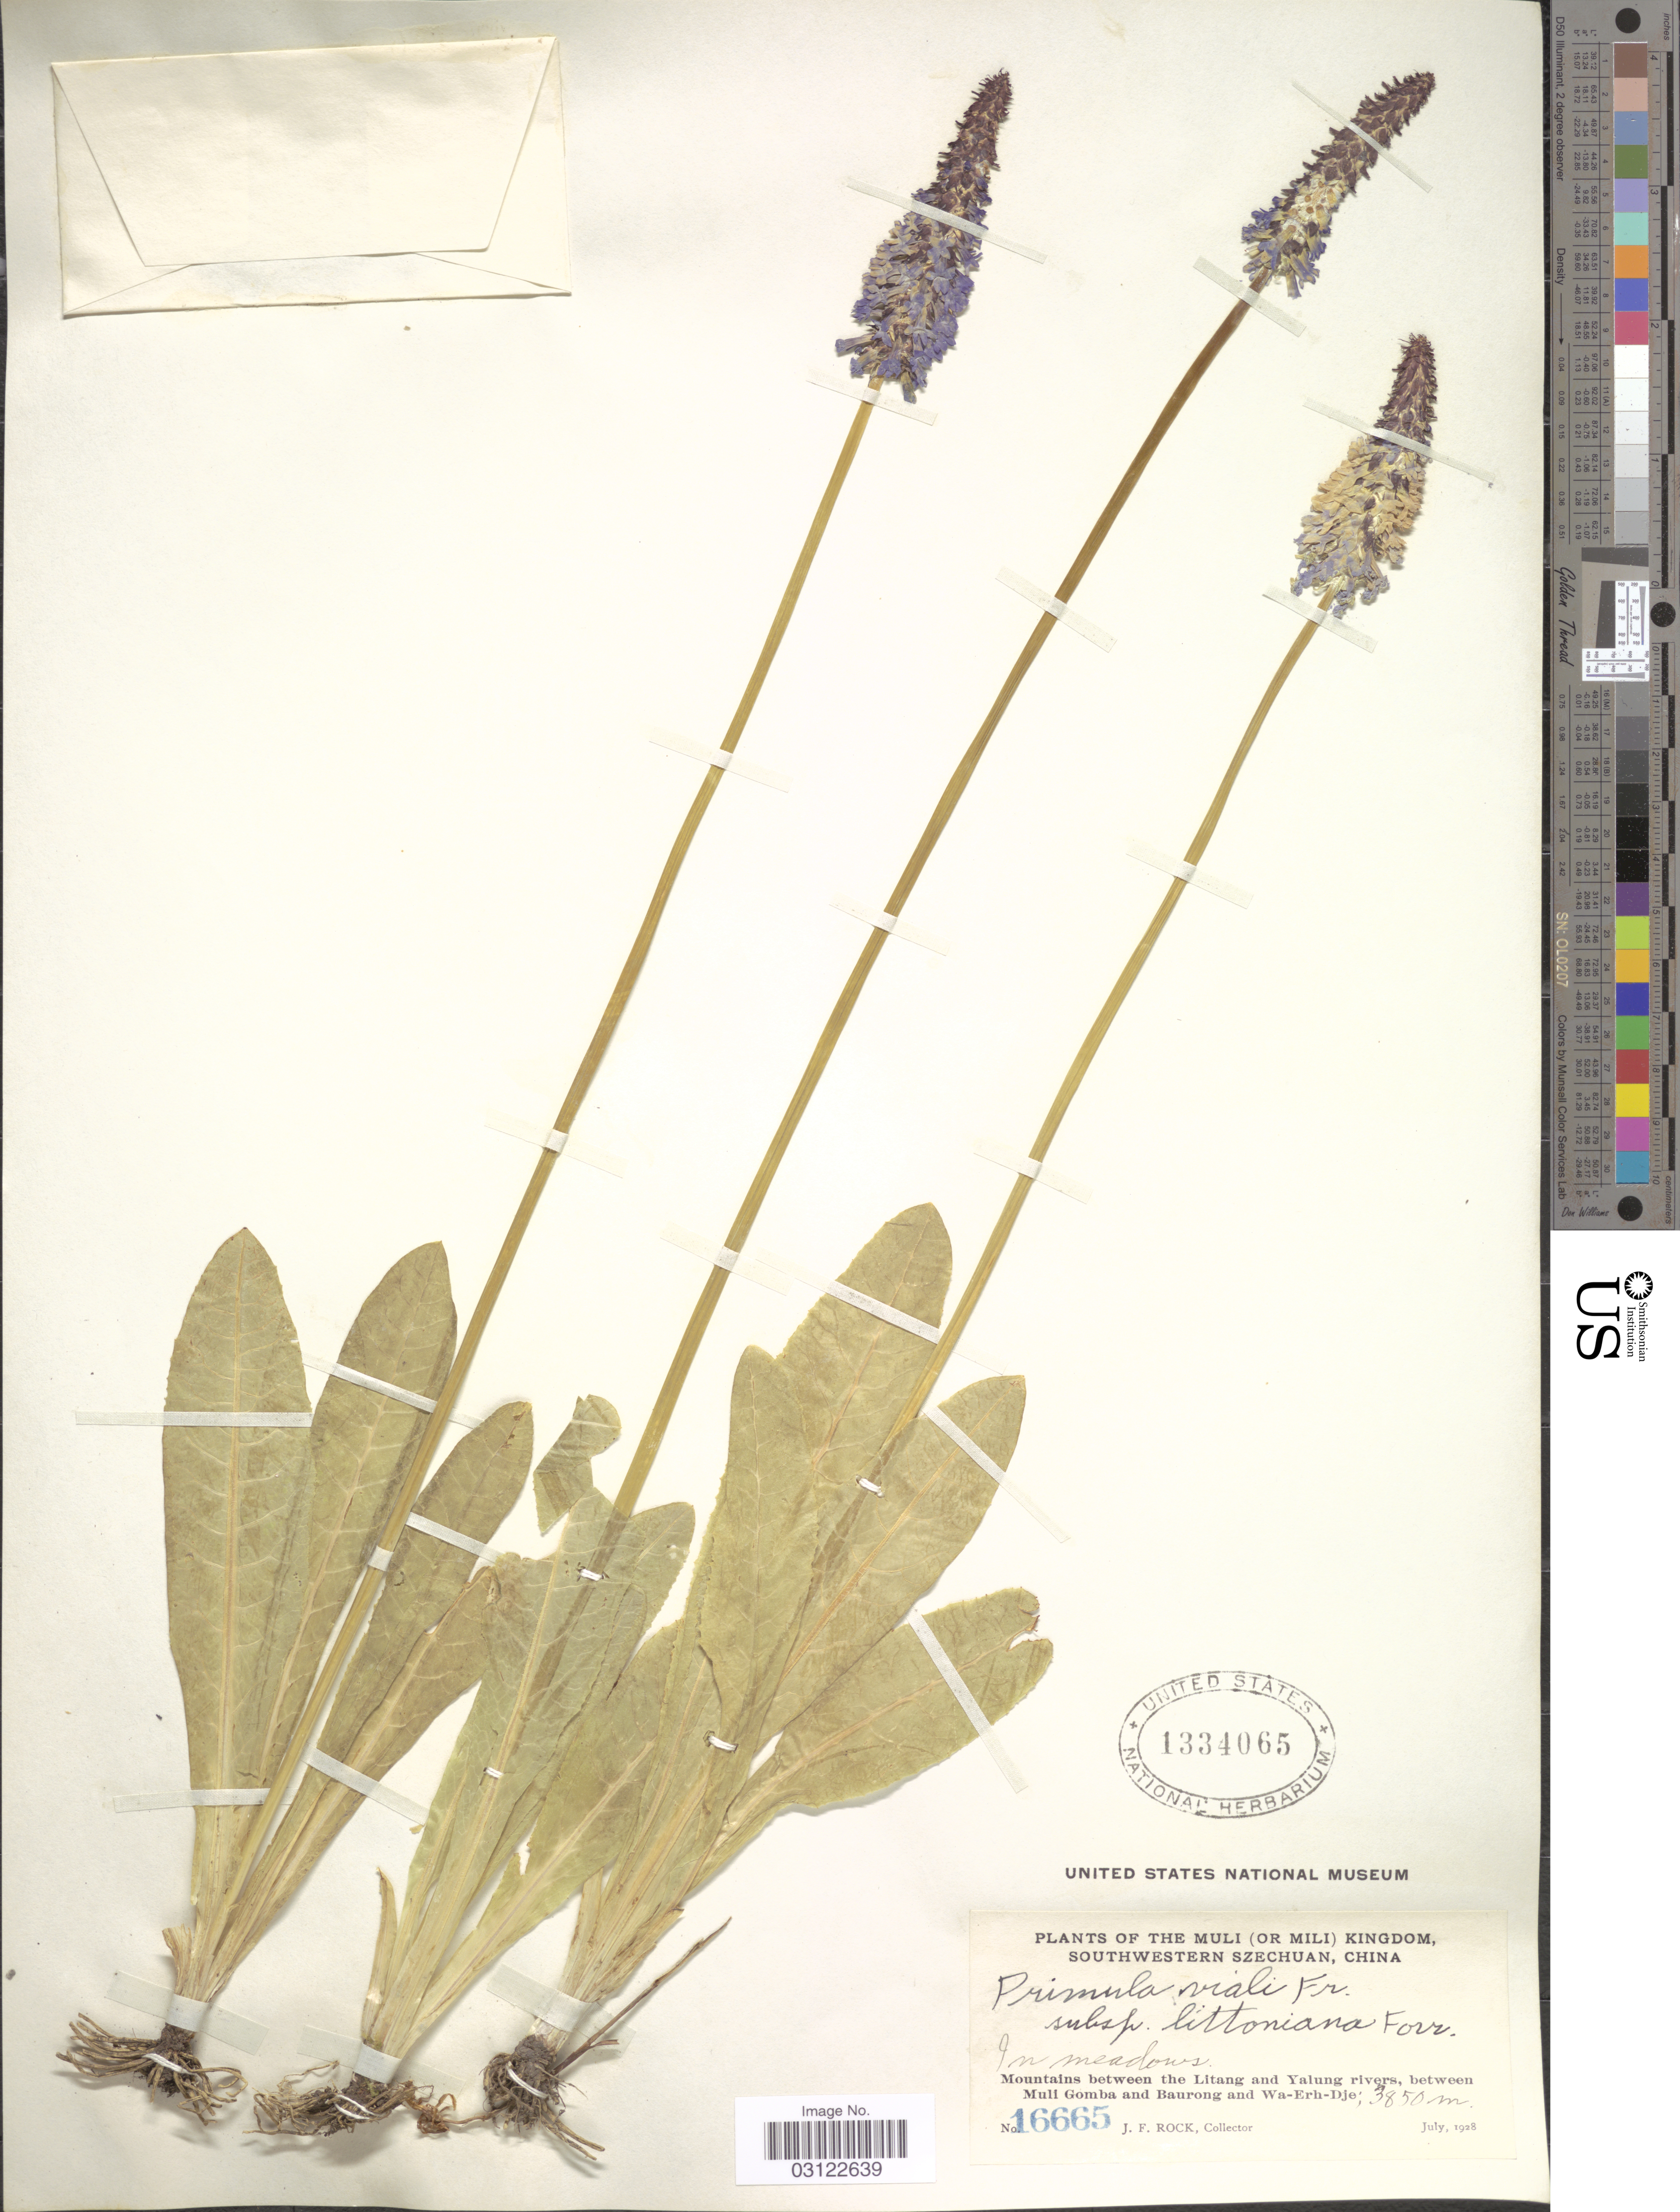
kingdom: Plantae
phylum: Tracheophyta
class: Magnoliopsida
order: Ericales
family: Primulaceae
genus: Primula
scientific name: Primula vialii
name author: Delavay ex Franch.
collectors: J. Rock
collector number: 16665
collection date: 1928-07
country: China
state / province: Sichuan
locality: The Muli (or Mili) Kingdom, Southwestern Szechuan. In meadows. Mountains between the Litang and Yalung rivers, between Muli Gomba and Baurong and Wa-Erh-Dje.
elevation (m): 3850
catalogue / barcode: US 1334065